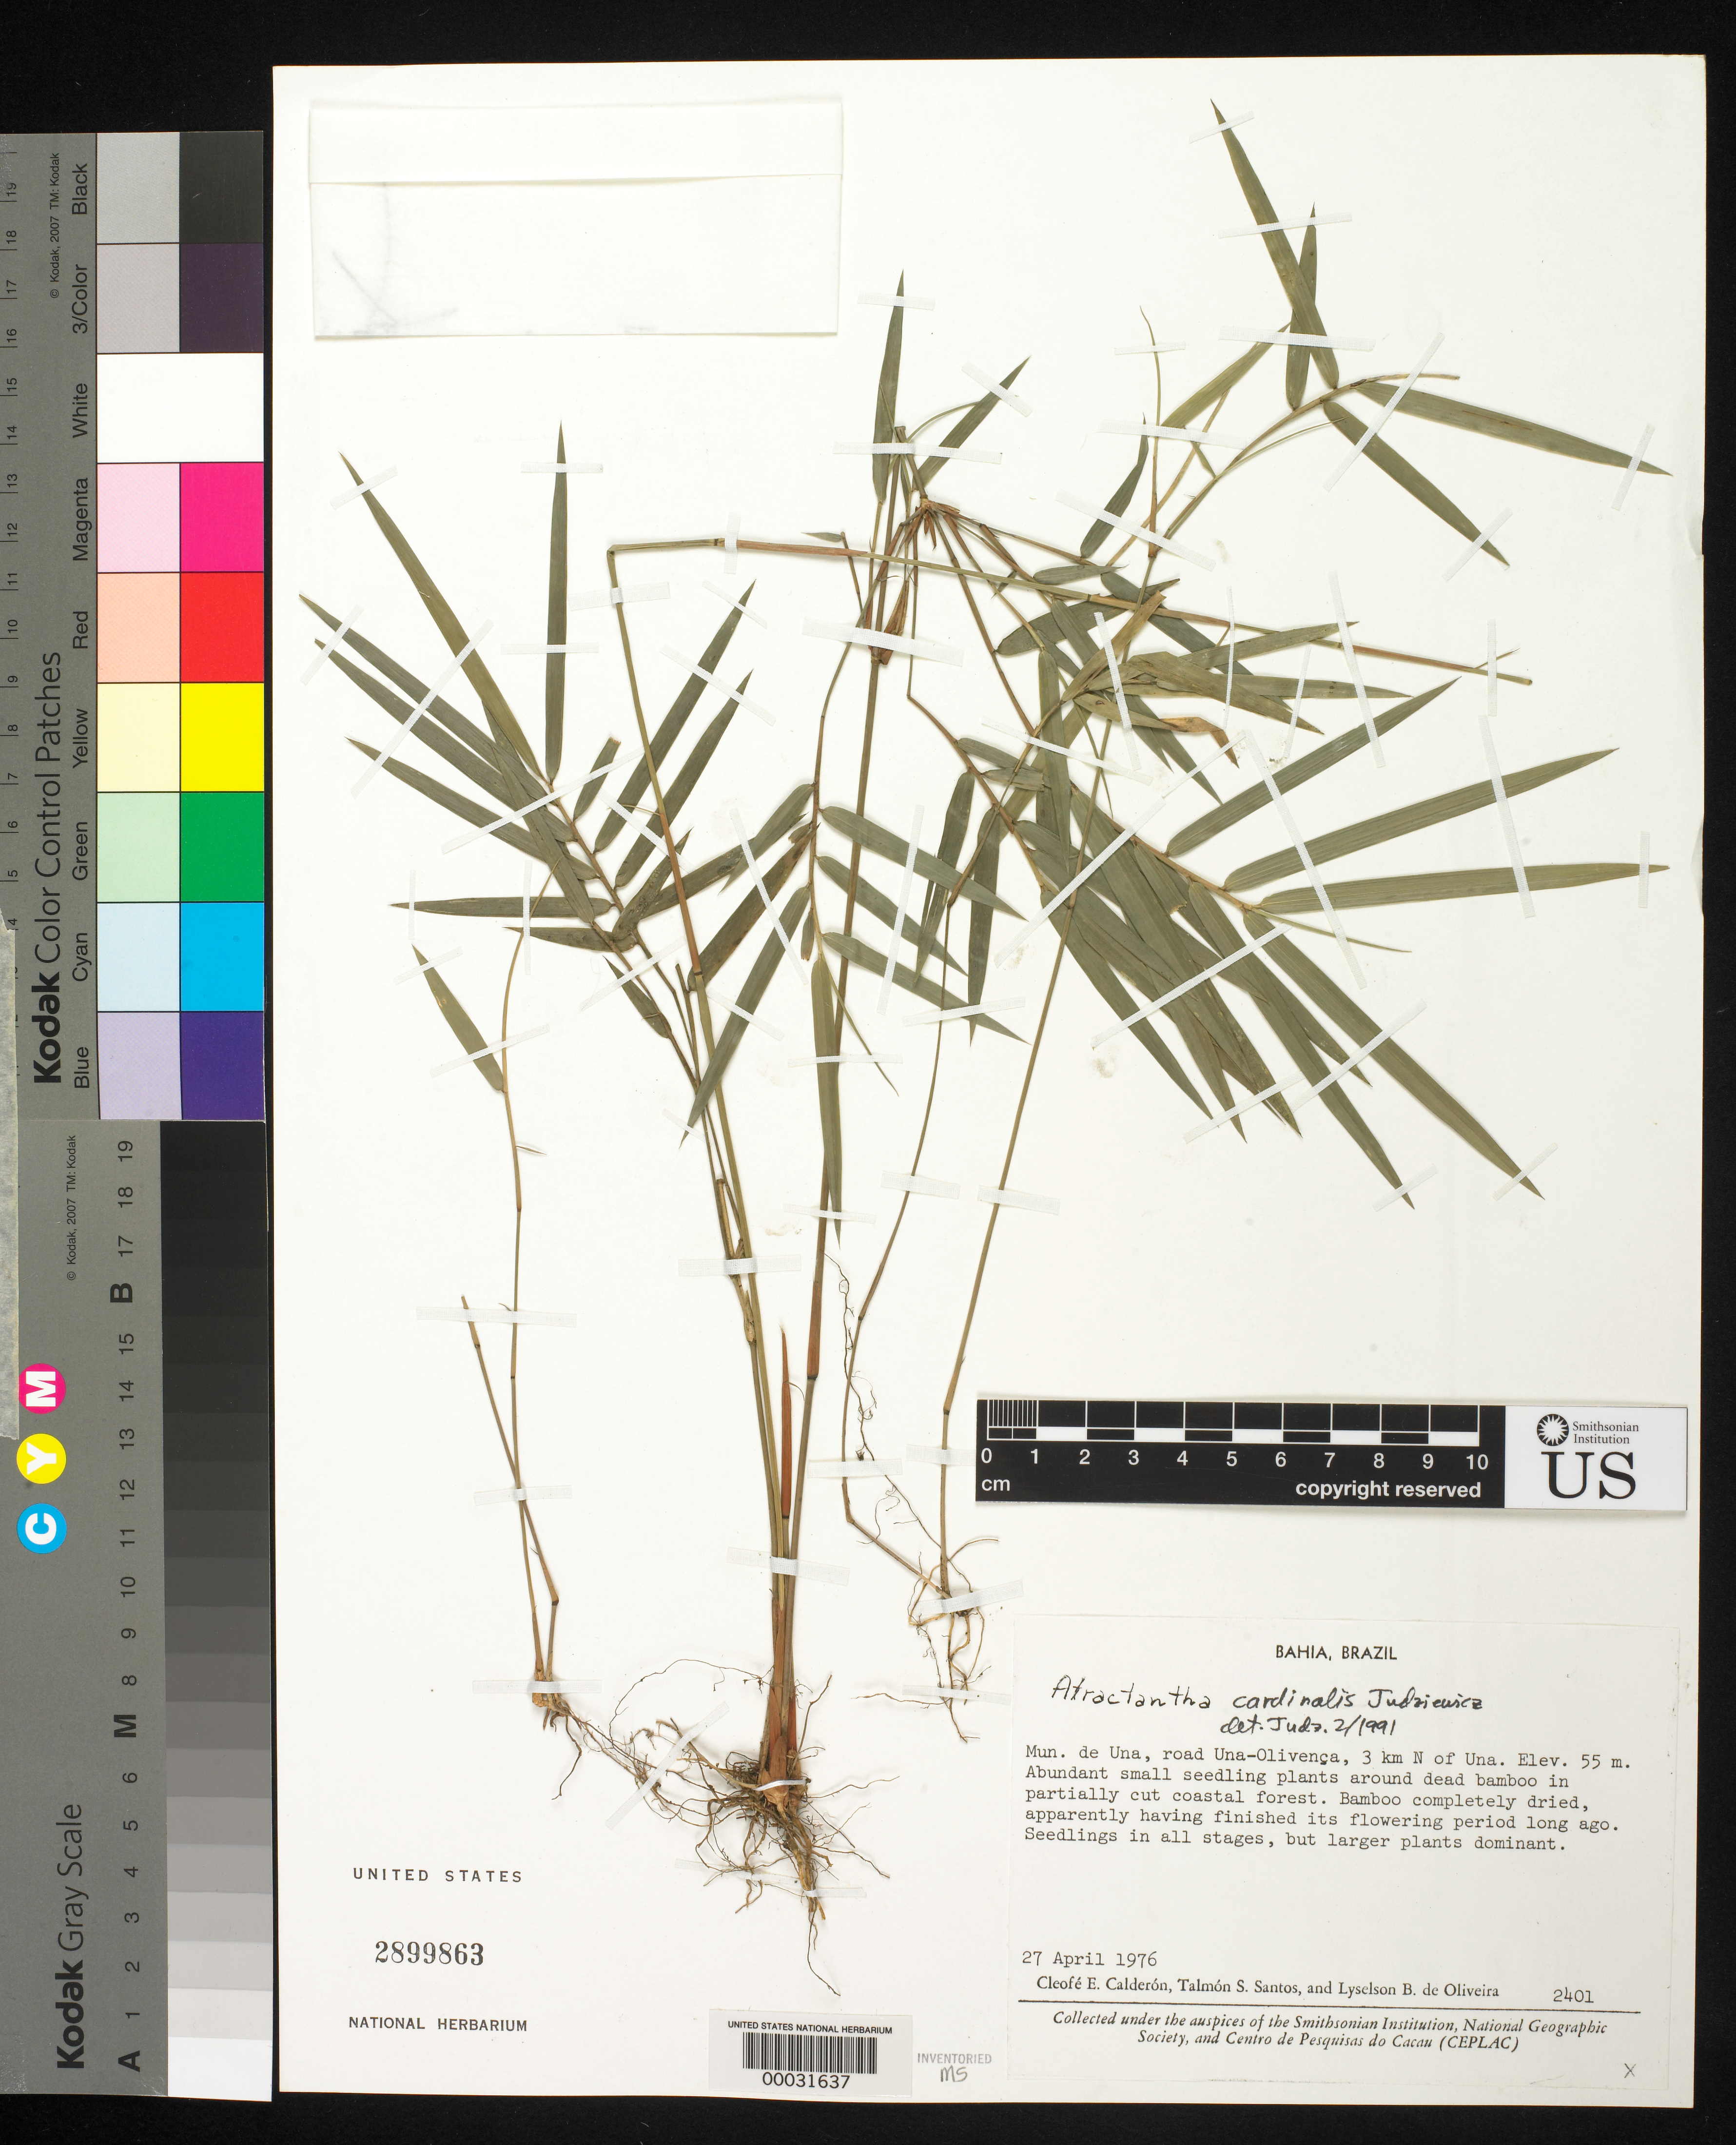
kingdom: Plantae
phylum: Tracheophyta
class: Liliopsida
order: Poales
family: Poaceae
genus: Atractantha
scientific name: Atractantha cardinalis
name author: Judz.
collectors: C. E. Calderón, T. S. Santos & L. de Oliveira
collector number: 2401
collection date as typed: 27 Apr 1976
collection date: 1976-04-27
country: Brazil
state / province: Bahia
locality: Una, olivenca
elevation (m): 55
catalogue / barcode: US 2899863